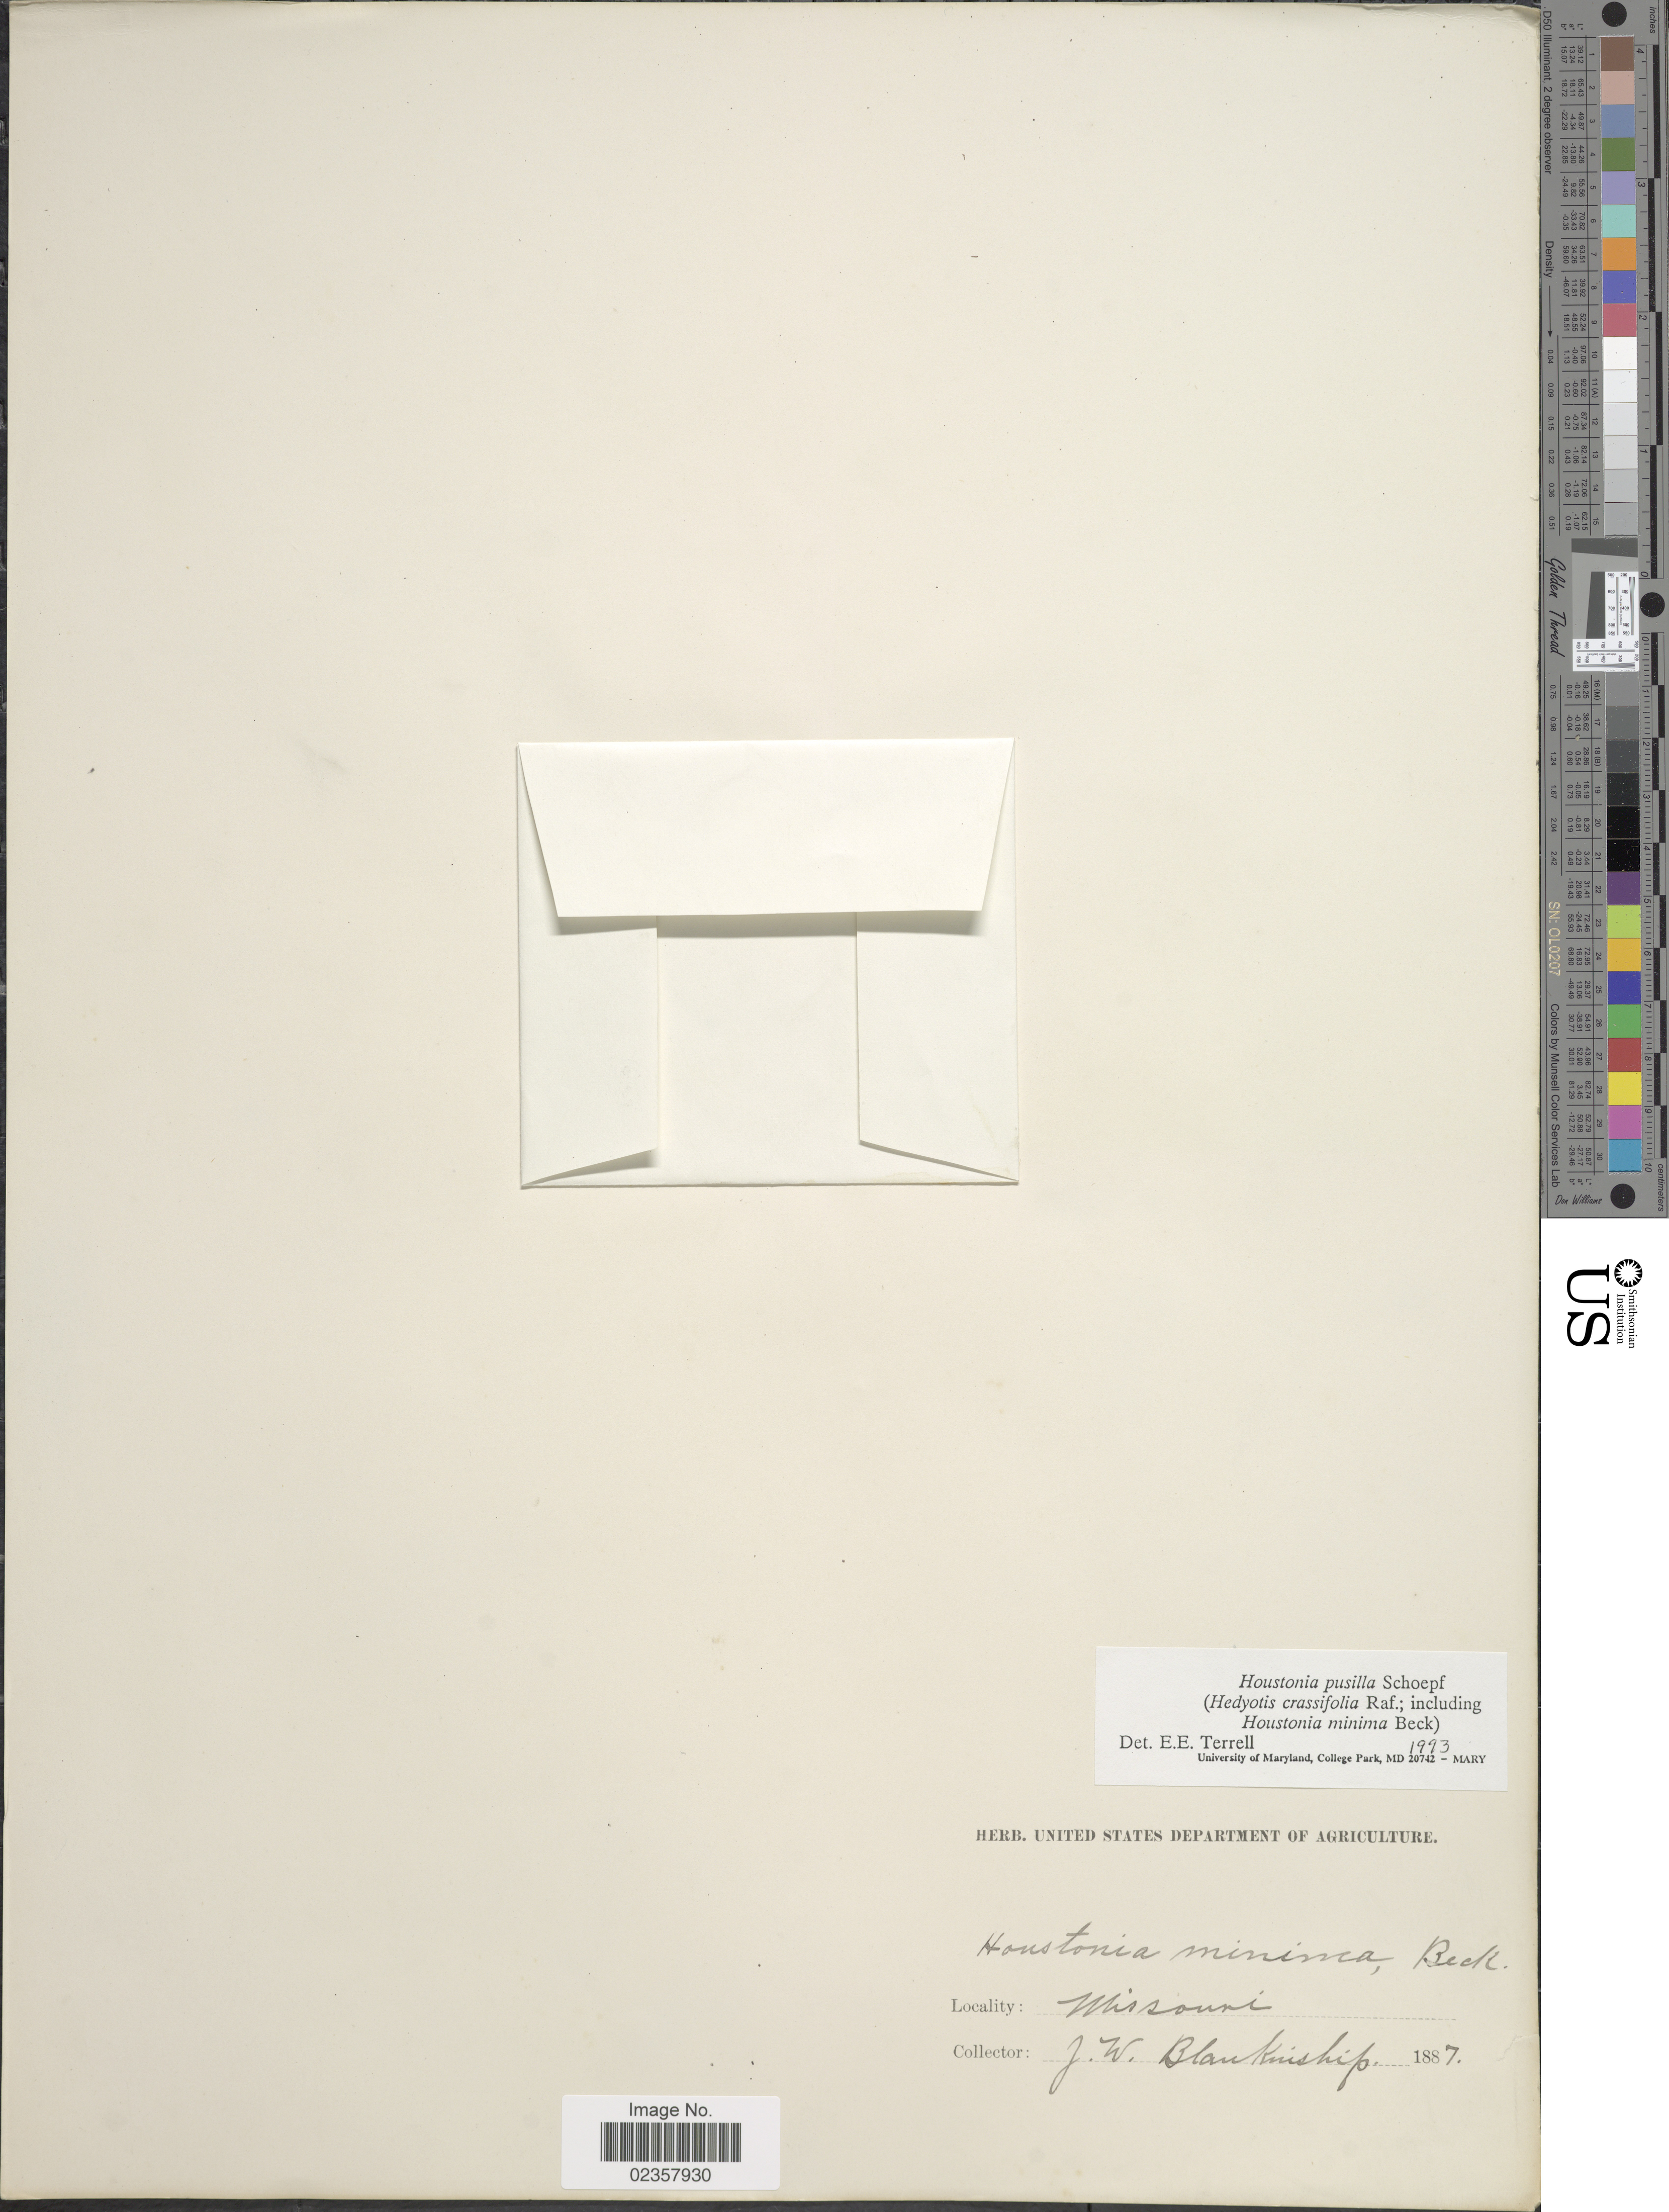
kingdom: Plantae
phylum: Tracheophyta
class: Magnoliopsida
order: Gentianales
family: Rubiaceae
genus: Houstonia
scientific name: Houstonia pusilla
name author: Schoepf.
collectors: J. W. Blankinship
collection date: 1887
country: United States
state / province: Missouri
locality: Missouri.